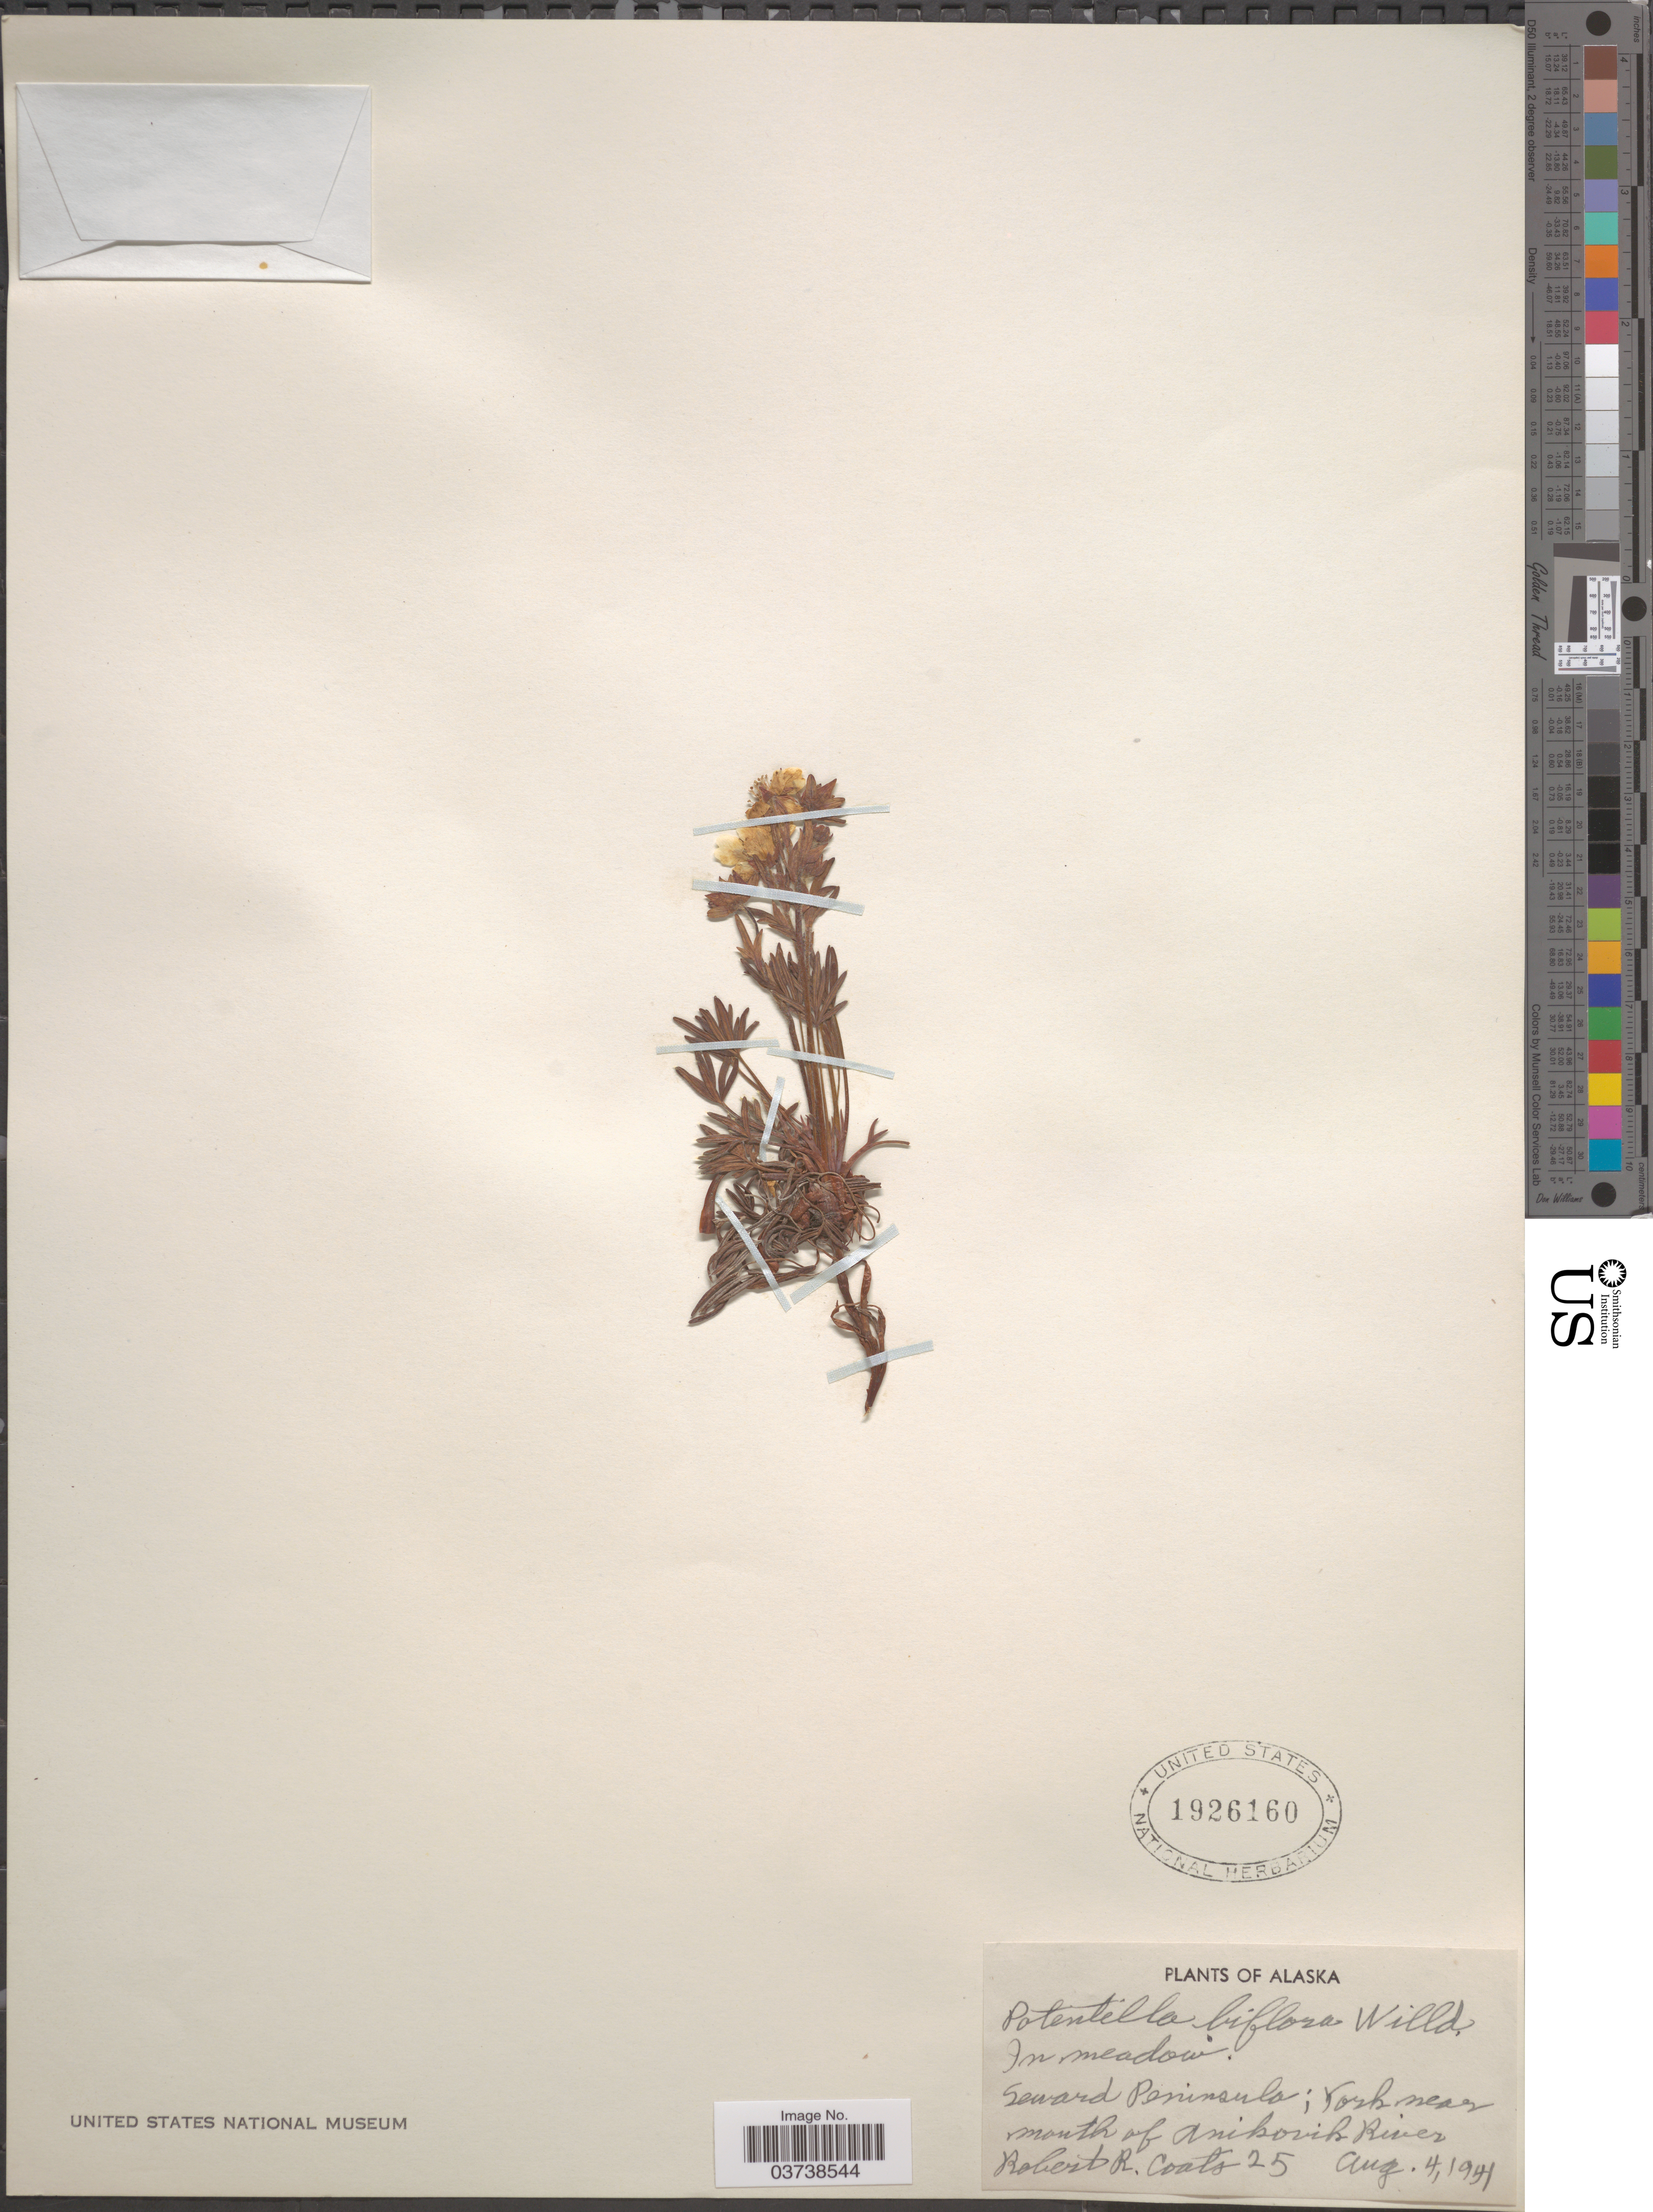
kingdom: Plantae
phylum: Tracheophyta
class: Magnoliopsida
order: Rosales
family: Rosaceae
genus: Potentilla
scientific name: Potentilla biflora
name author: Willd. ex Schltdl.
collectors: R. Coats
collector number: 25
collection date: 1941-08-04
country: United States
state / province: Alaska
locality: Seward Peninsula; York near mouth of Anikovik River.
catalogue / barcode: US 1926160